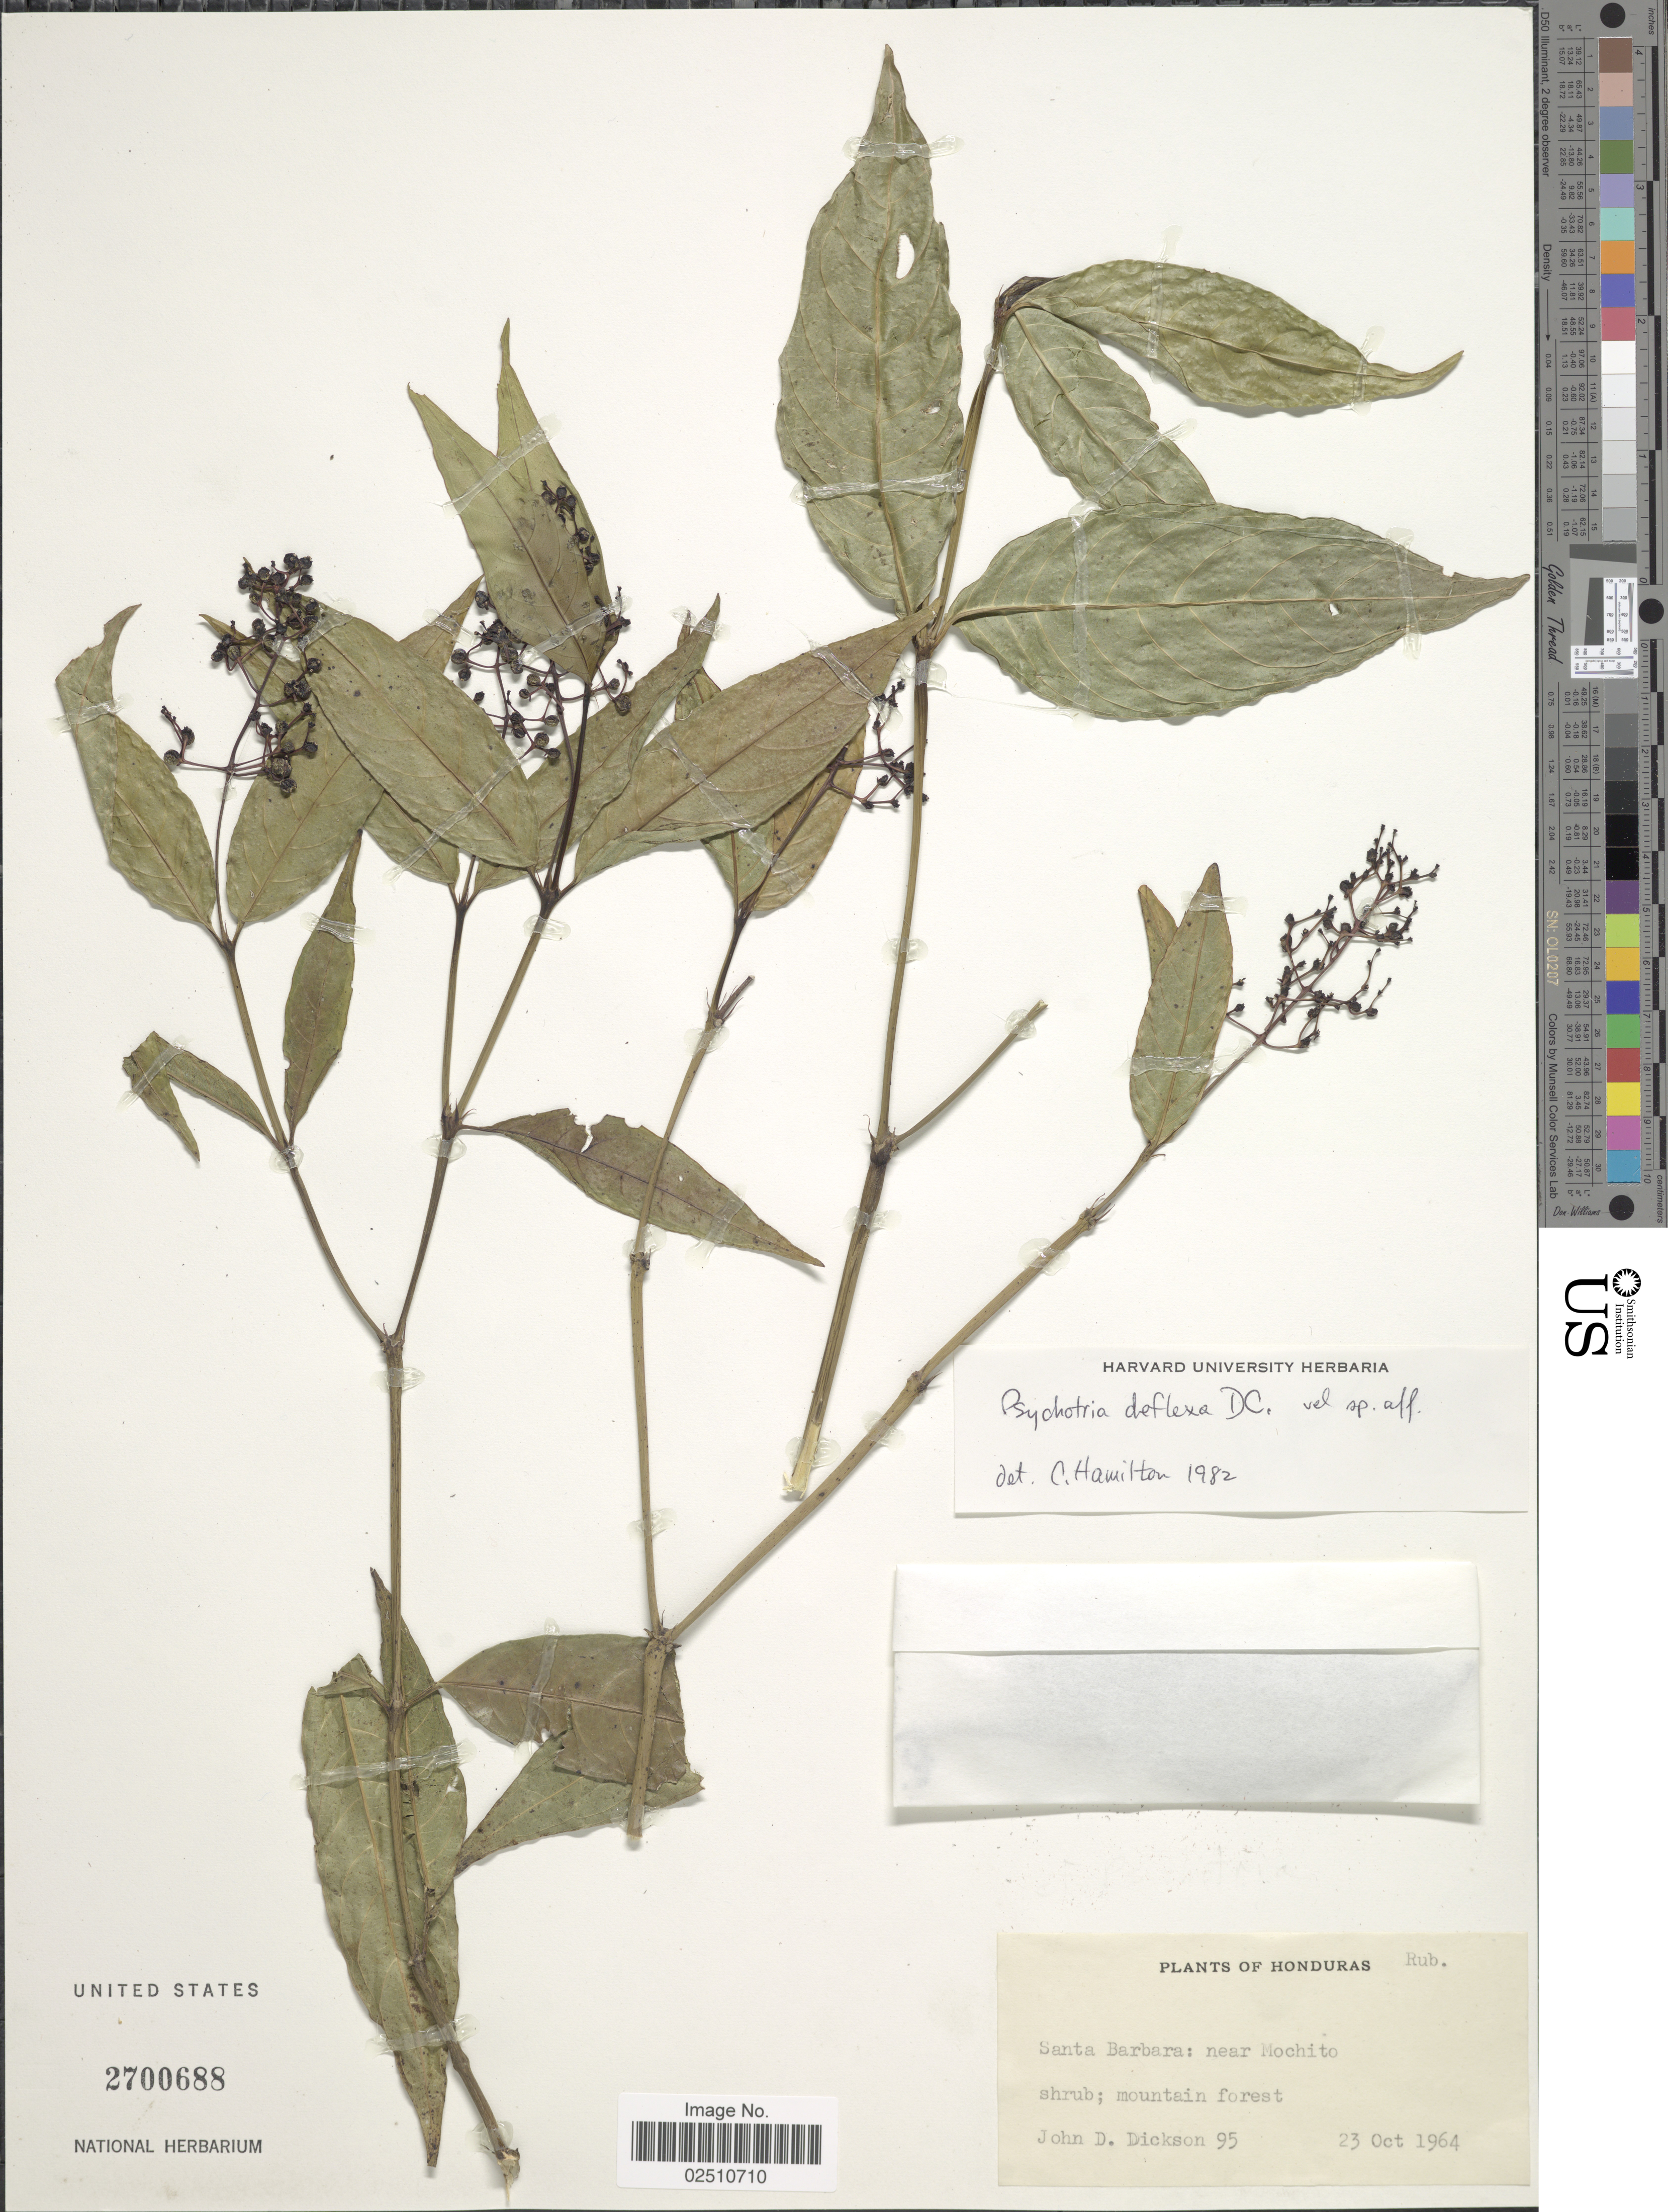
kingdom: Plantae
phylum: Tracheophyta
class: Magnoliopsida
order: Gentianales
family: Rubiaceae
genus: Psychotria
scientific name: Psychotria deflexa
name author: DC.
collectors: J. Dickson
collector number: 95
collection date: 1964-10-23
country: Honduras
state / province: Santa Bárbara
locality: Near Mochito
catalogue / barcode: US 2700688